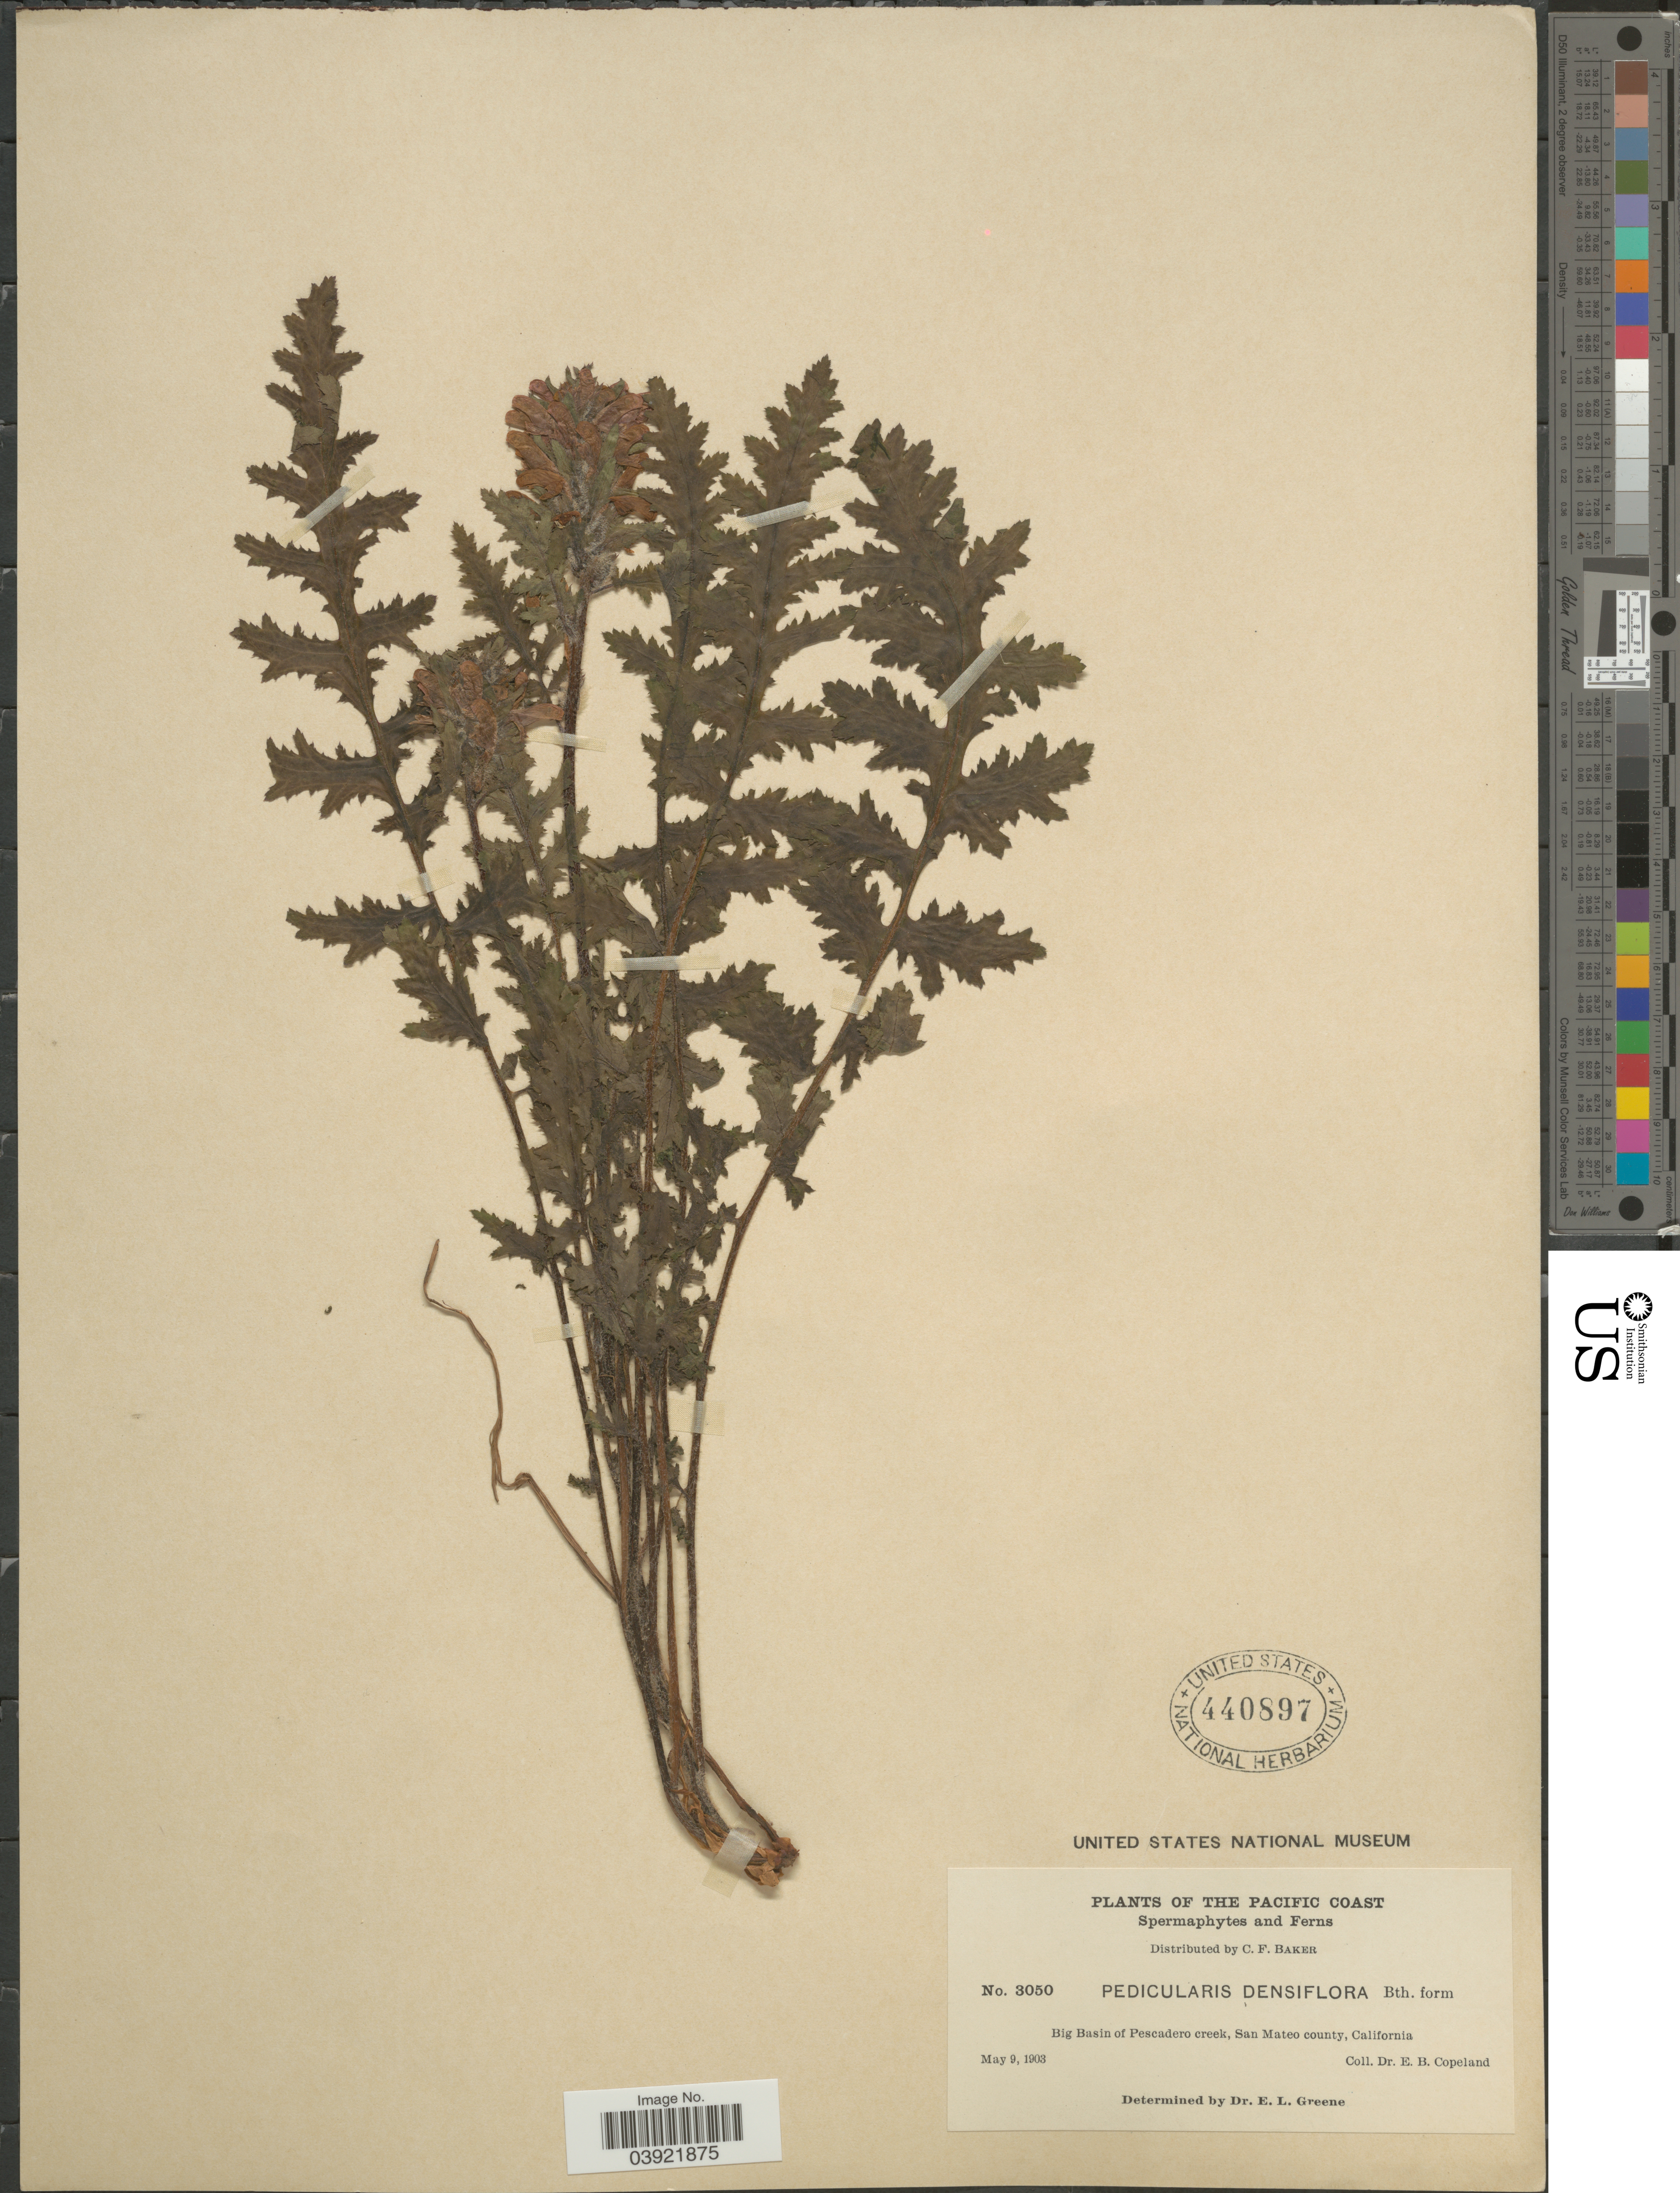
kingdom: Plantae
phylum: Tracheophyta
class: Magnoliopsida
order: Lamiales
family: Orobanchaceae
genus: Pedicularis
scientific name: Pedicularis densiflora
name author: Benth.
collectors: E. B. Copeland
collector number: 3050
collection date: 1903-05-09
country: United States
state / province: California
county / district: San Mateo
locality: The Pacific Coast. Big Basin of Pescadero creek, San Mateo county.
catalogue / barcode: US 440897